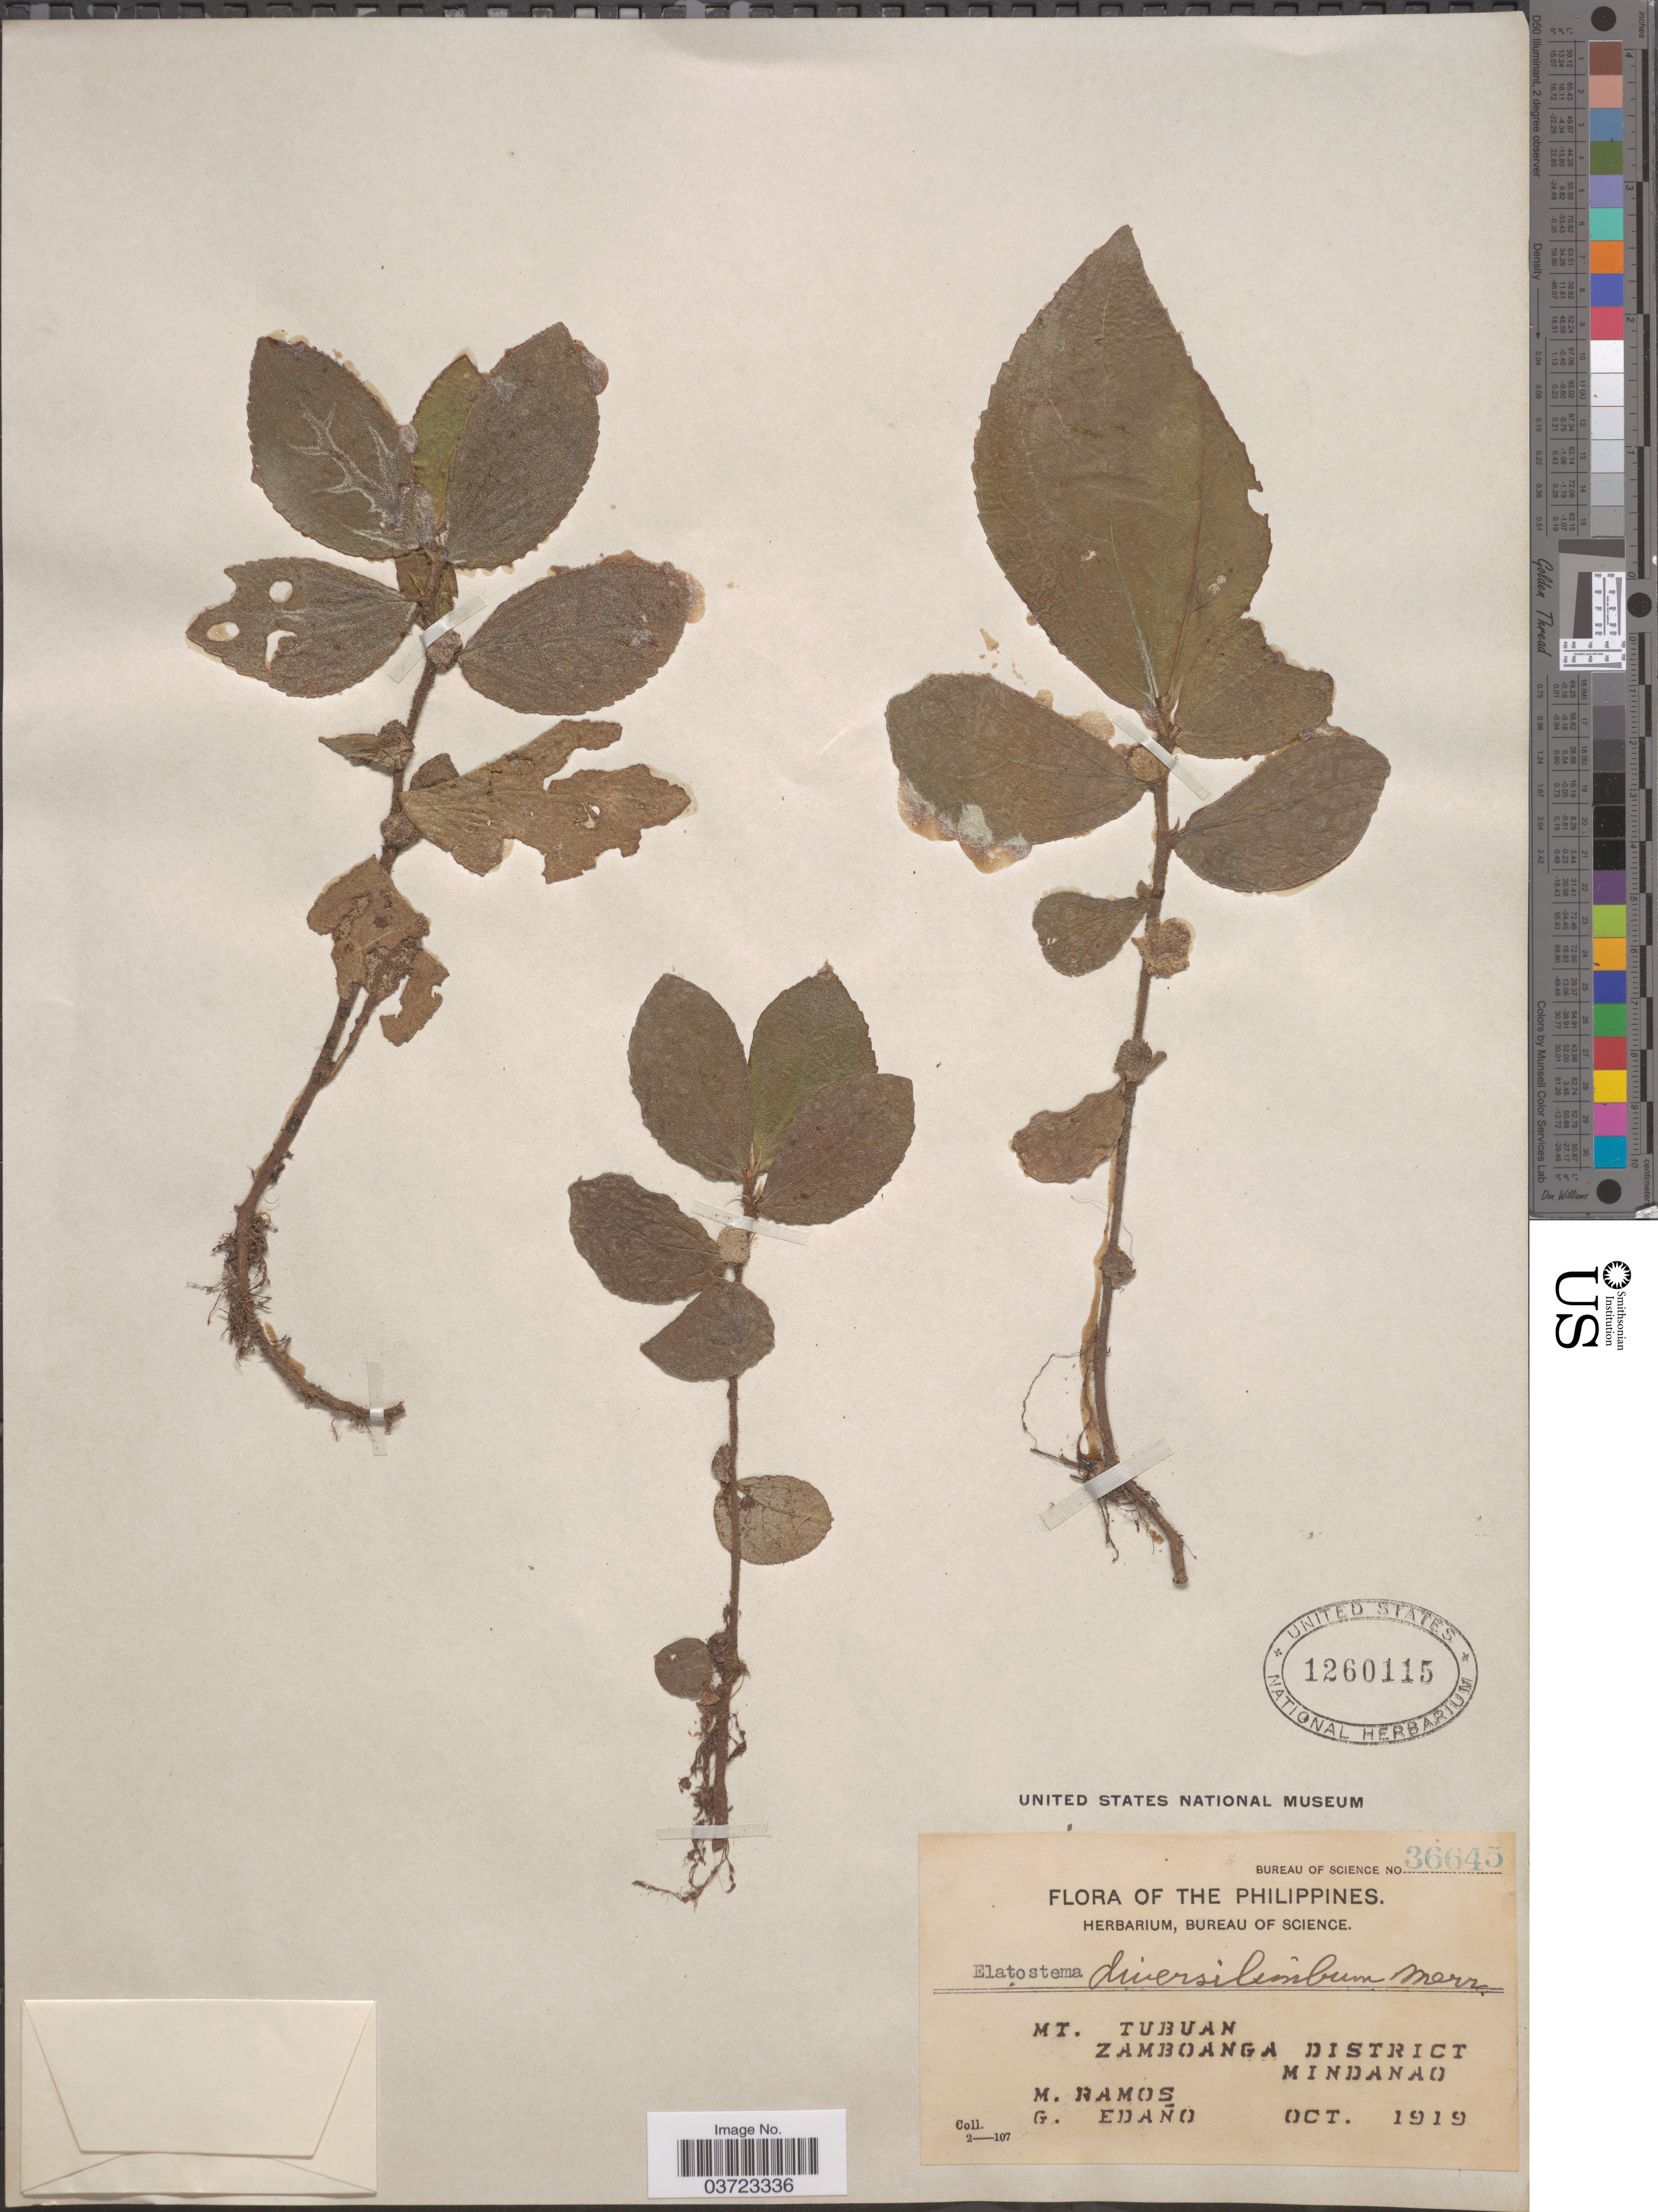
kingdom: Plantae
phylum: Tracheophyta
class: Magnoliopsida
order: Rosales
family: Urticaceae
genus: Elatostema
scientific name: Elatostema diversilimbum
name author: Merr.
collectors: M. Ramos & G. Edaño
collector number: Bureau of Science 36645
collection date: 1919-10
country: Philippines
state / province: Zamboanga Peninsula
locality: Mt. Tubuan. Zamboanga District. Mindanao.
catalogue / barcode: US 1260115